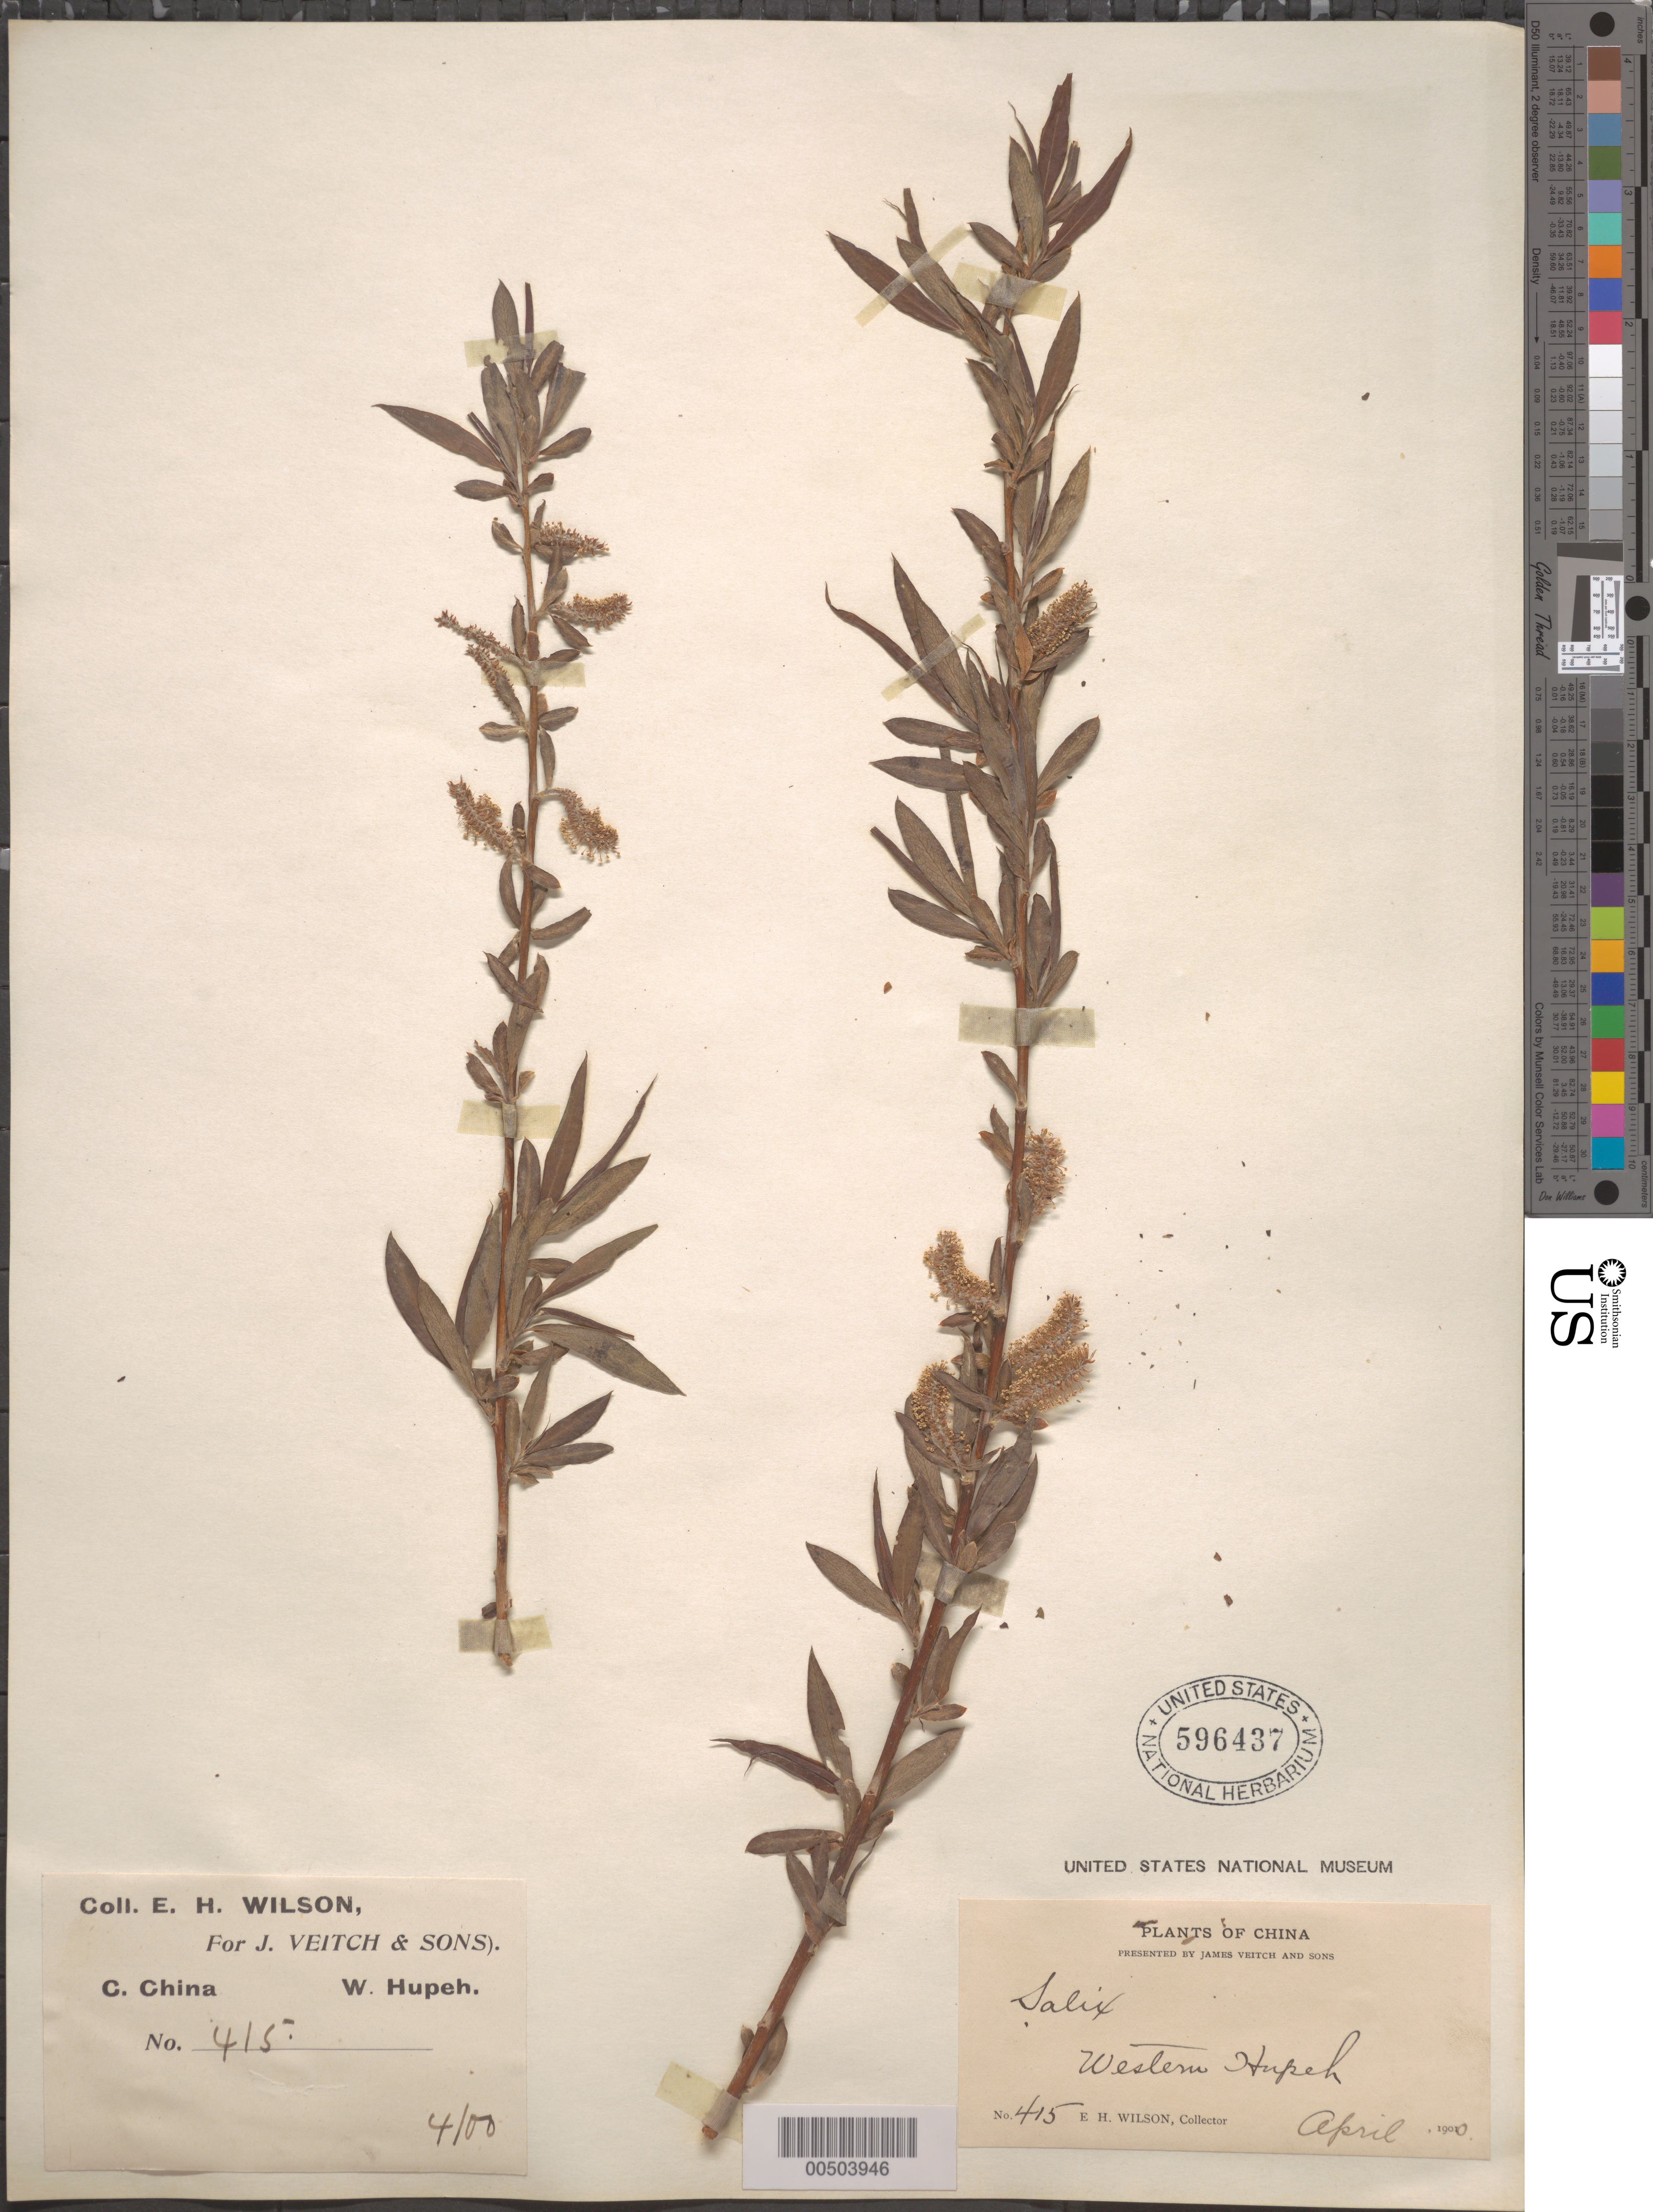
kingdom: Plantae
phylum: Tracheophyta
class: Magnoliopsida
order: Malpighiales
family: Salicaceae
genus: Salix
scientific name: Salix sp.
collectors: E. H. Wilson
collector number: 415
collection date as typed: Apr 1900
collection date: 1900-04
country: China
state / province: Hubei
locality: Western Hupeh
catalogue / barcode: US 596437